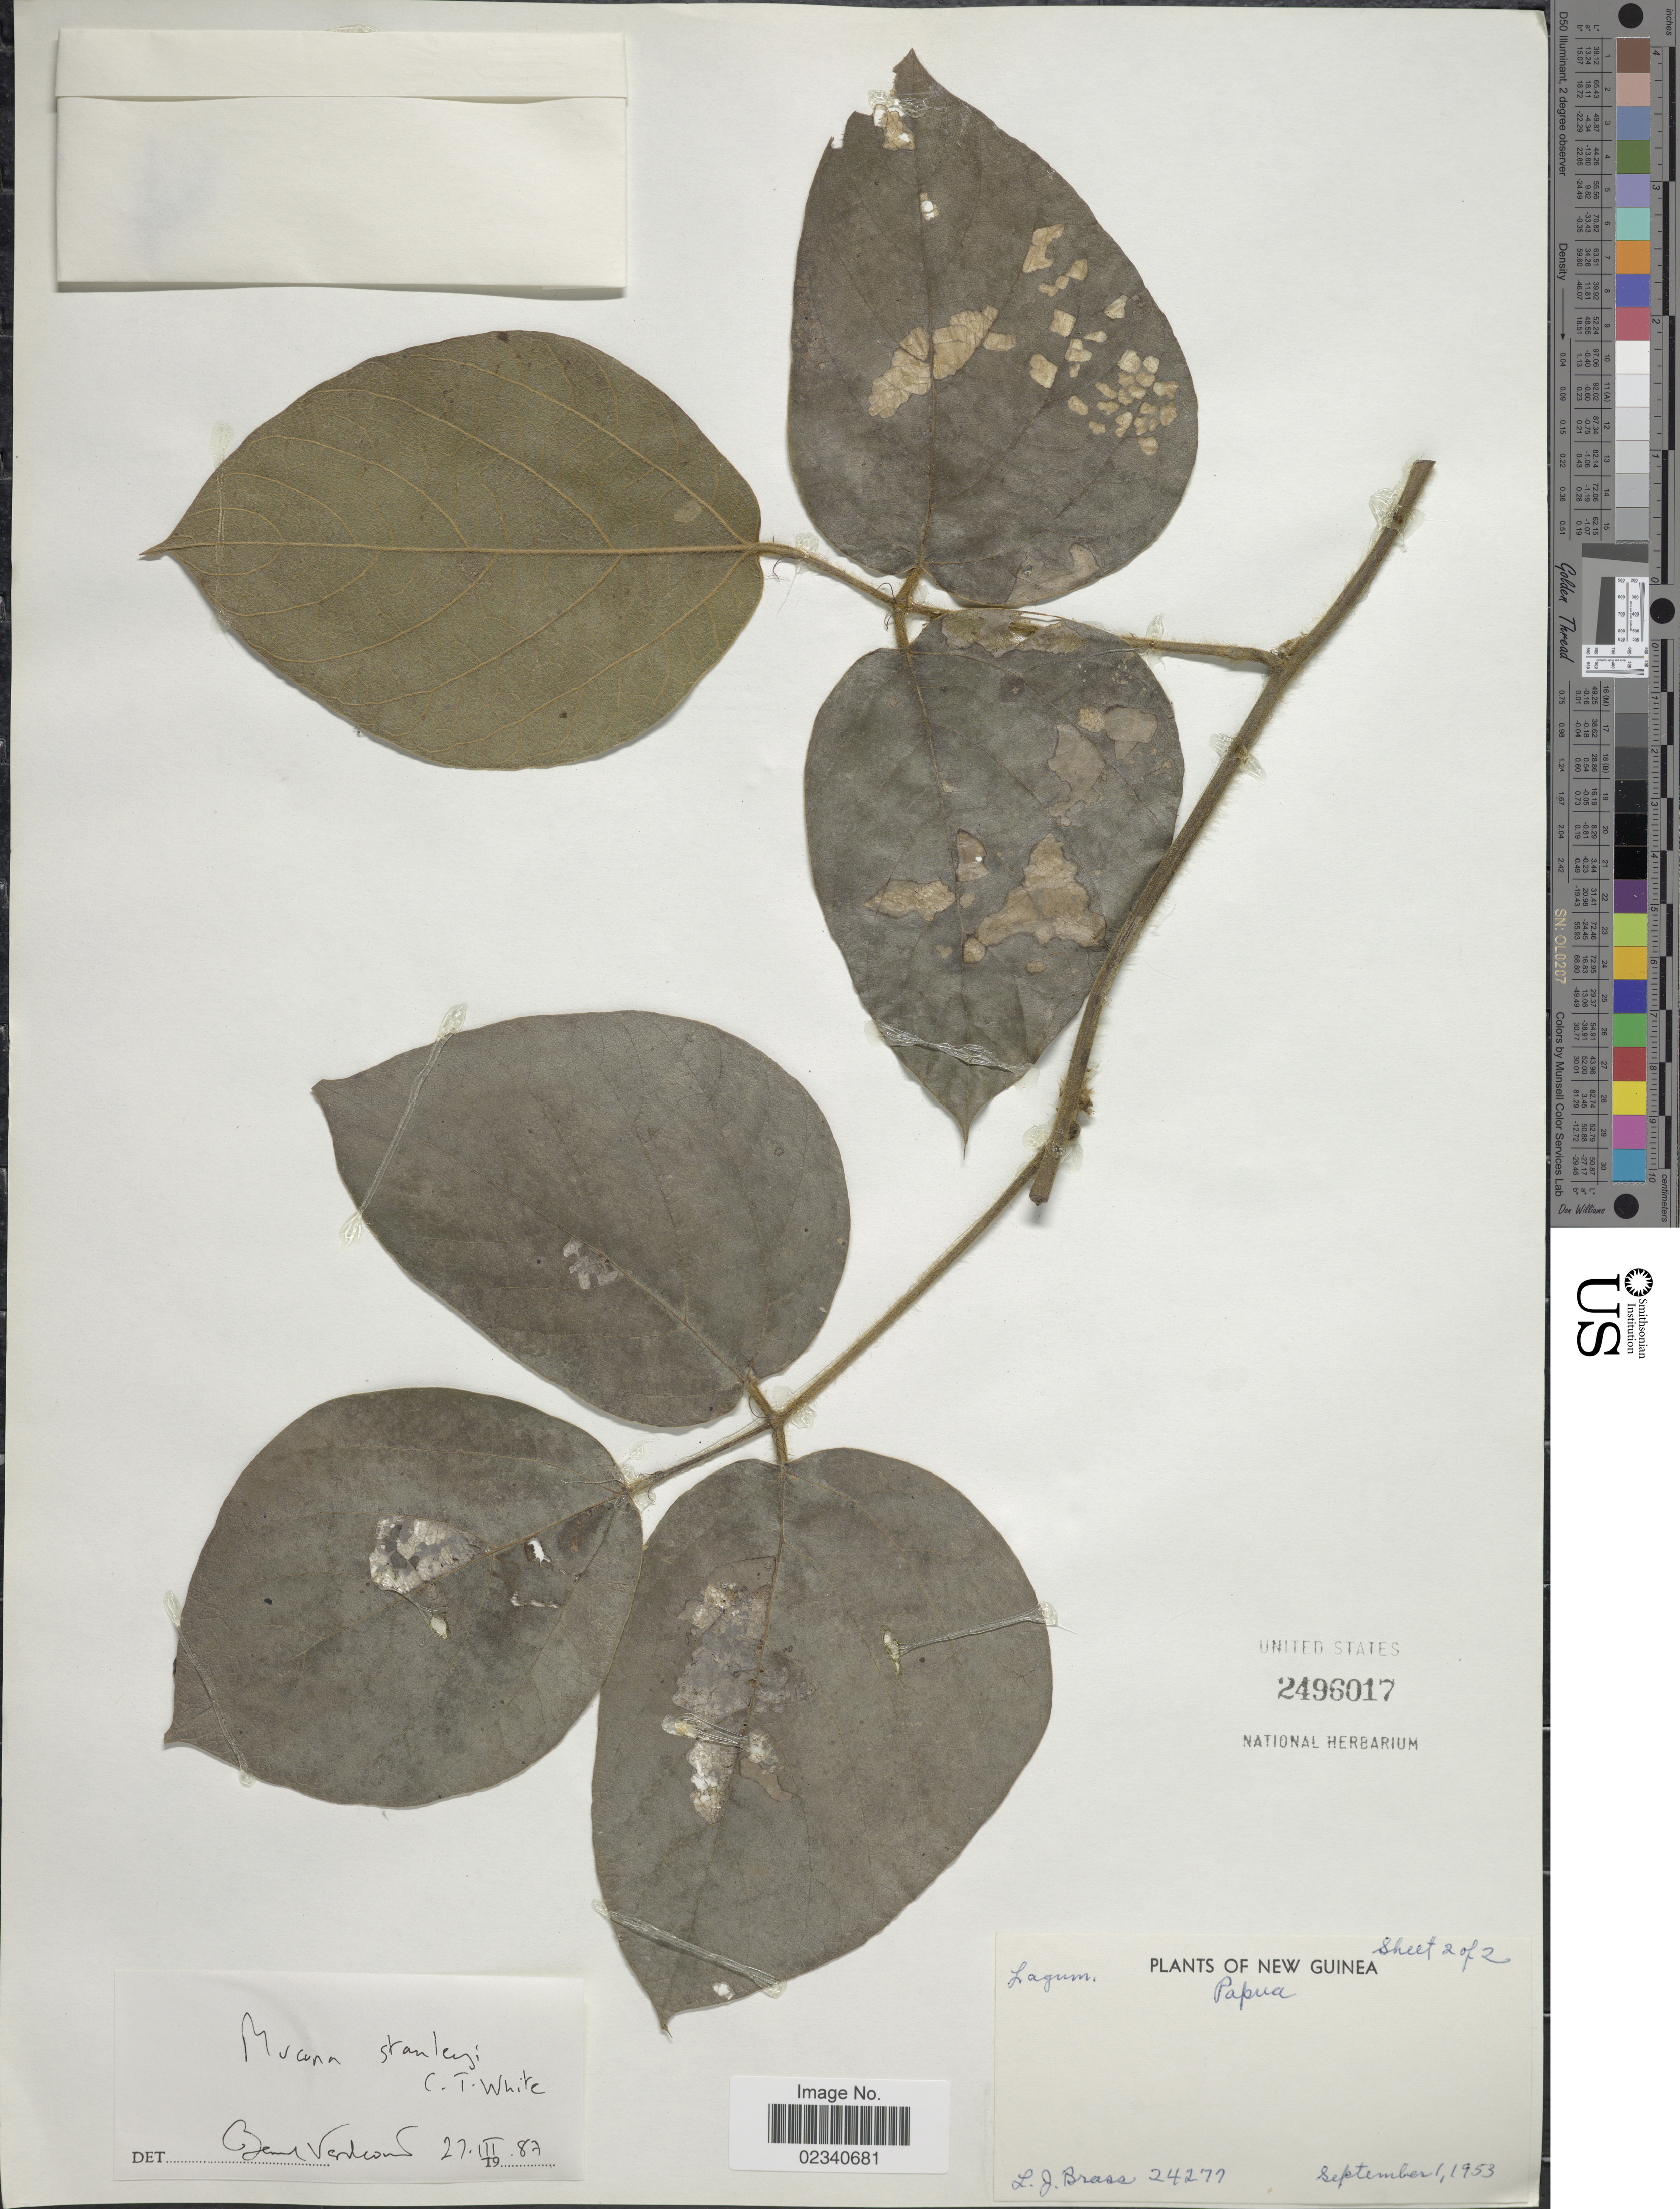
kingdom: Plantae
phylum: Tracheophyta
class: Magnoliopsida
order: Fabales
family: Fabaceae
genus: Mucuna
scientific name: Mucuna stanleyi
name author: C.T. White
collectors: L. J. Brass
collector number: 24277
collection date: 1953-09-01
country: Papua New Guinea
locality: New Guinea. Papua.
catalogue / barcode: US 2496017